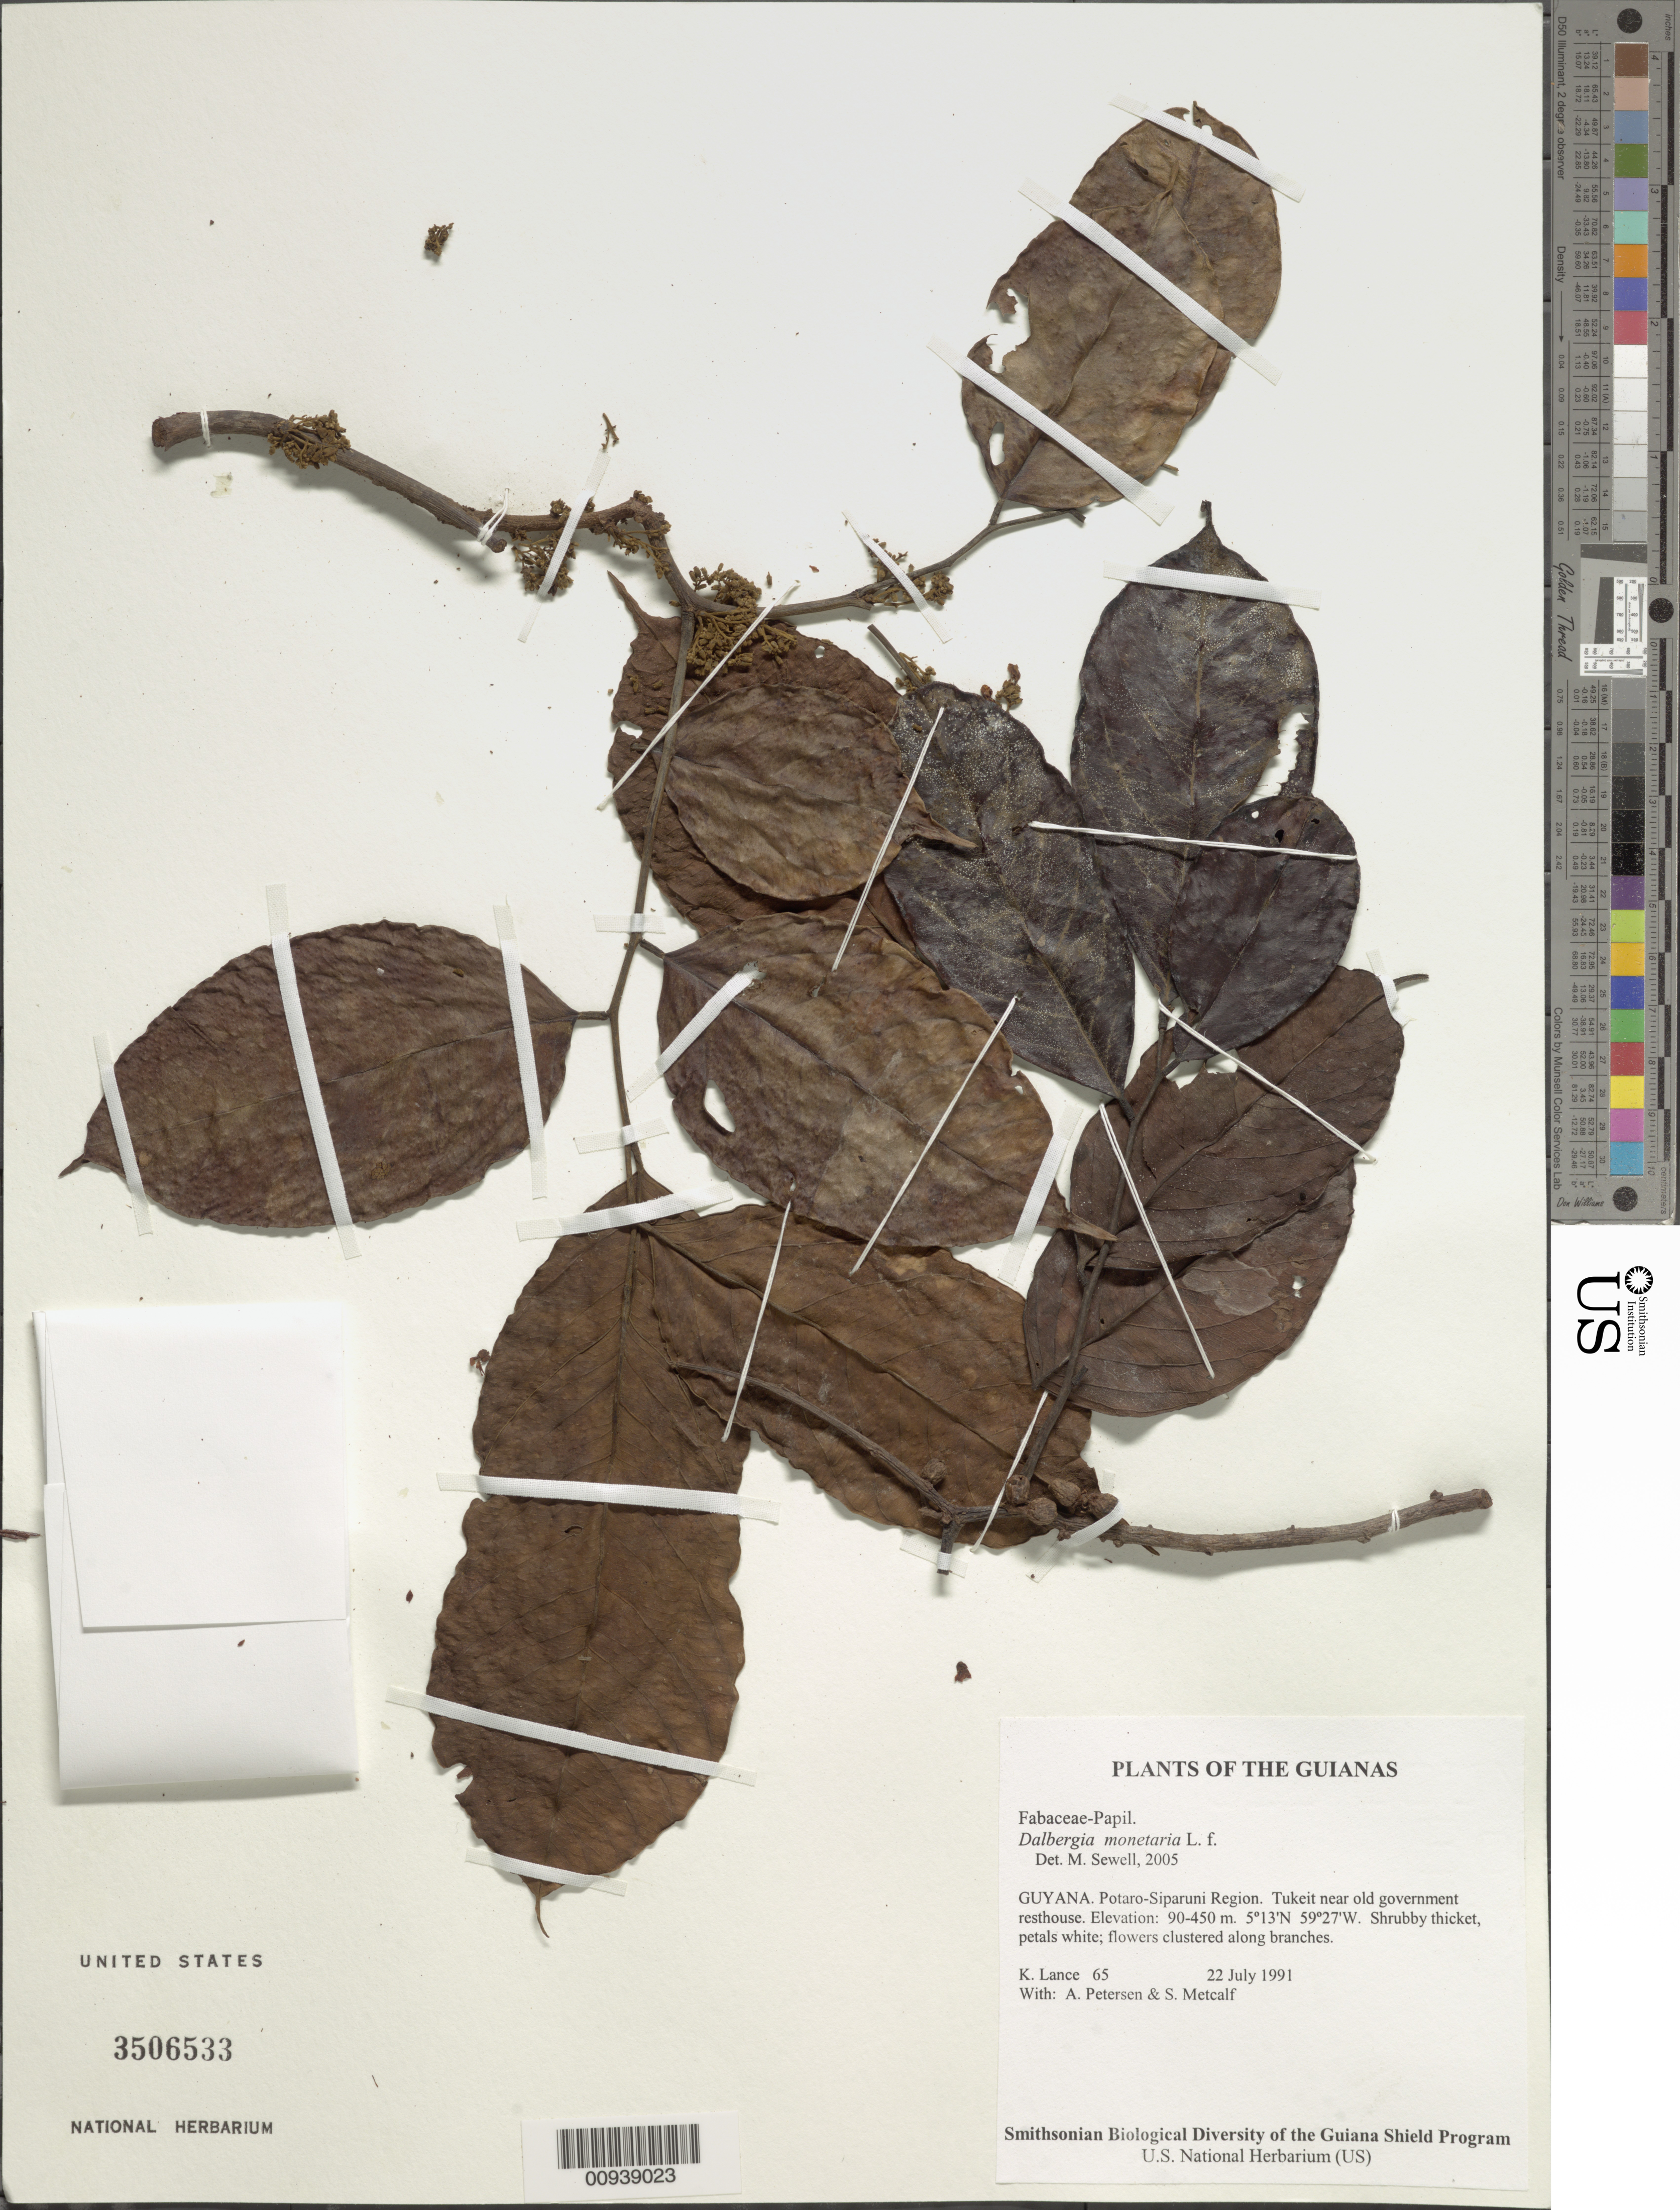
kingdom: Plantae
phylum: Tracheophyta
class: Magnoliopsida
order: Fabales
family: Fabaceae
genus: Dalbergia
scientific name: Dalbergia monetaria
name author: L. f.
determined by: Sewell, M.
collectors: K. Lance, A. Petersen & S. Metcalf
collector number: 65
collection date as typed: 22 July 1991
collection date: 1991-07-22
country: Guyana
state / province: Potaro-Siparuni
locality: Tukeit near old government resthouse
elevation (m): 90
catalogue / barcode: US 3506533